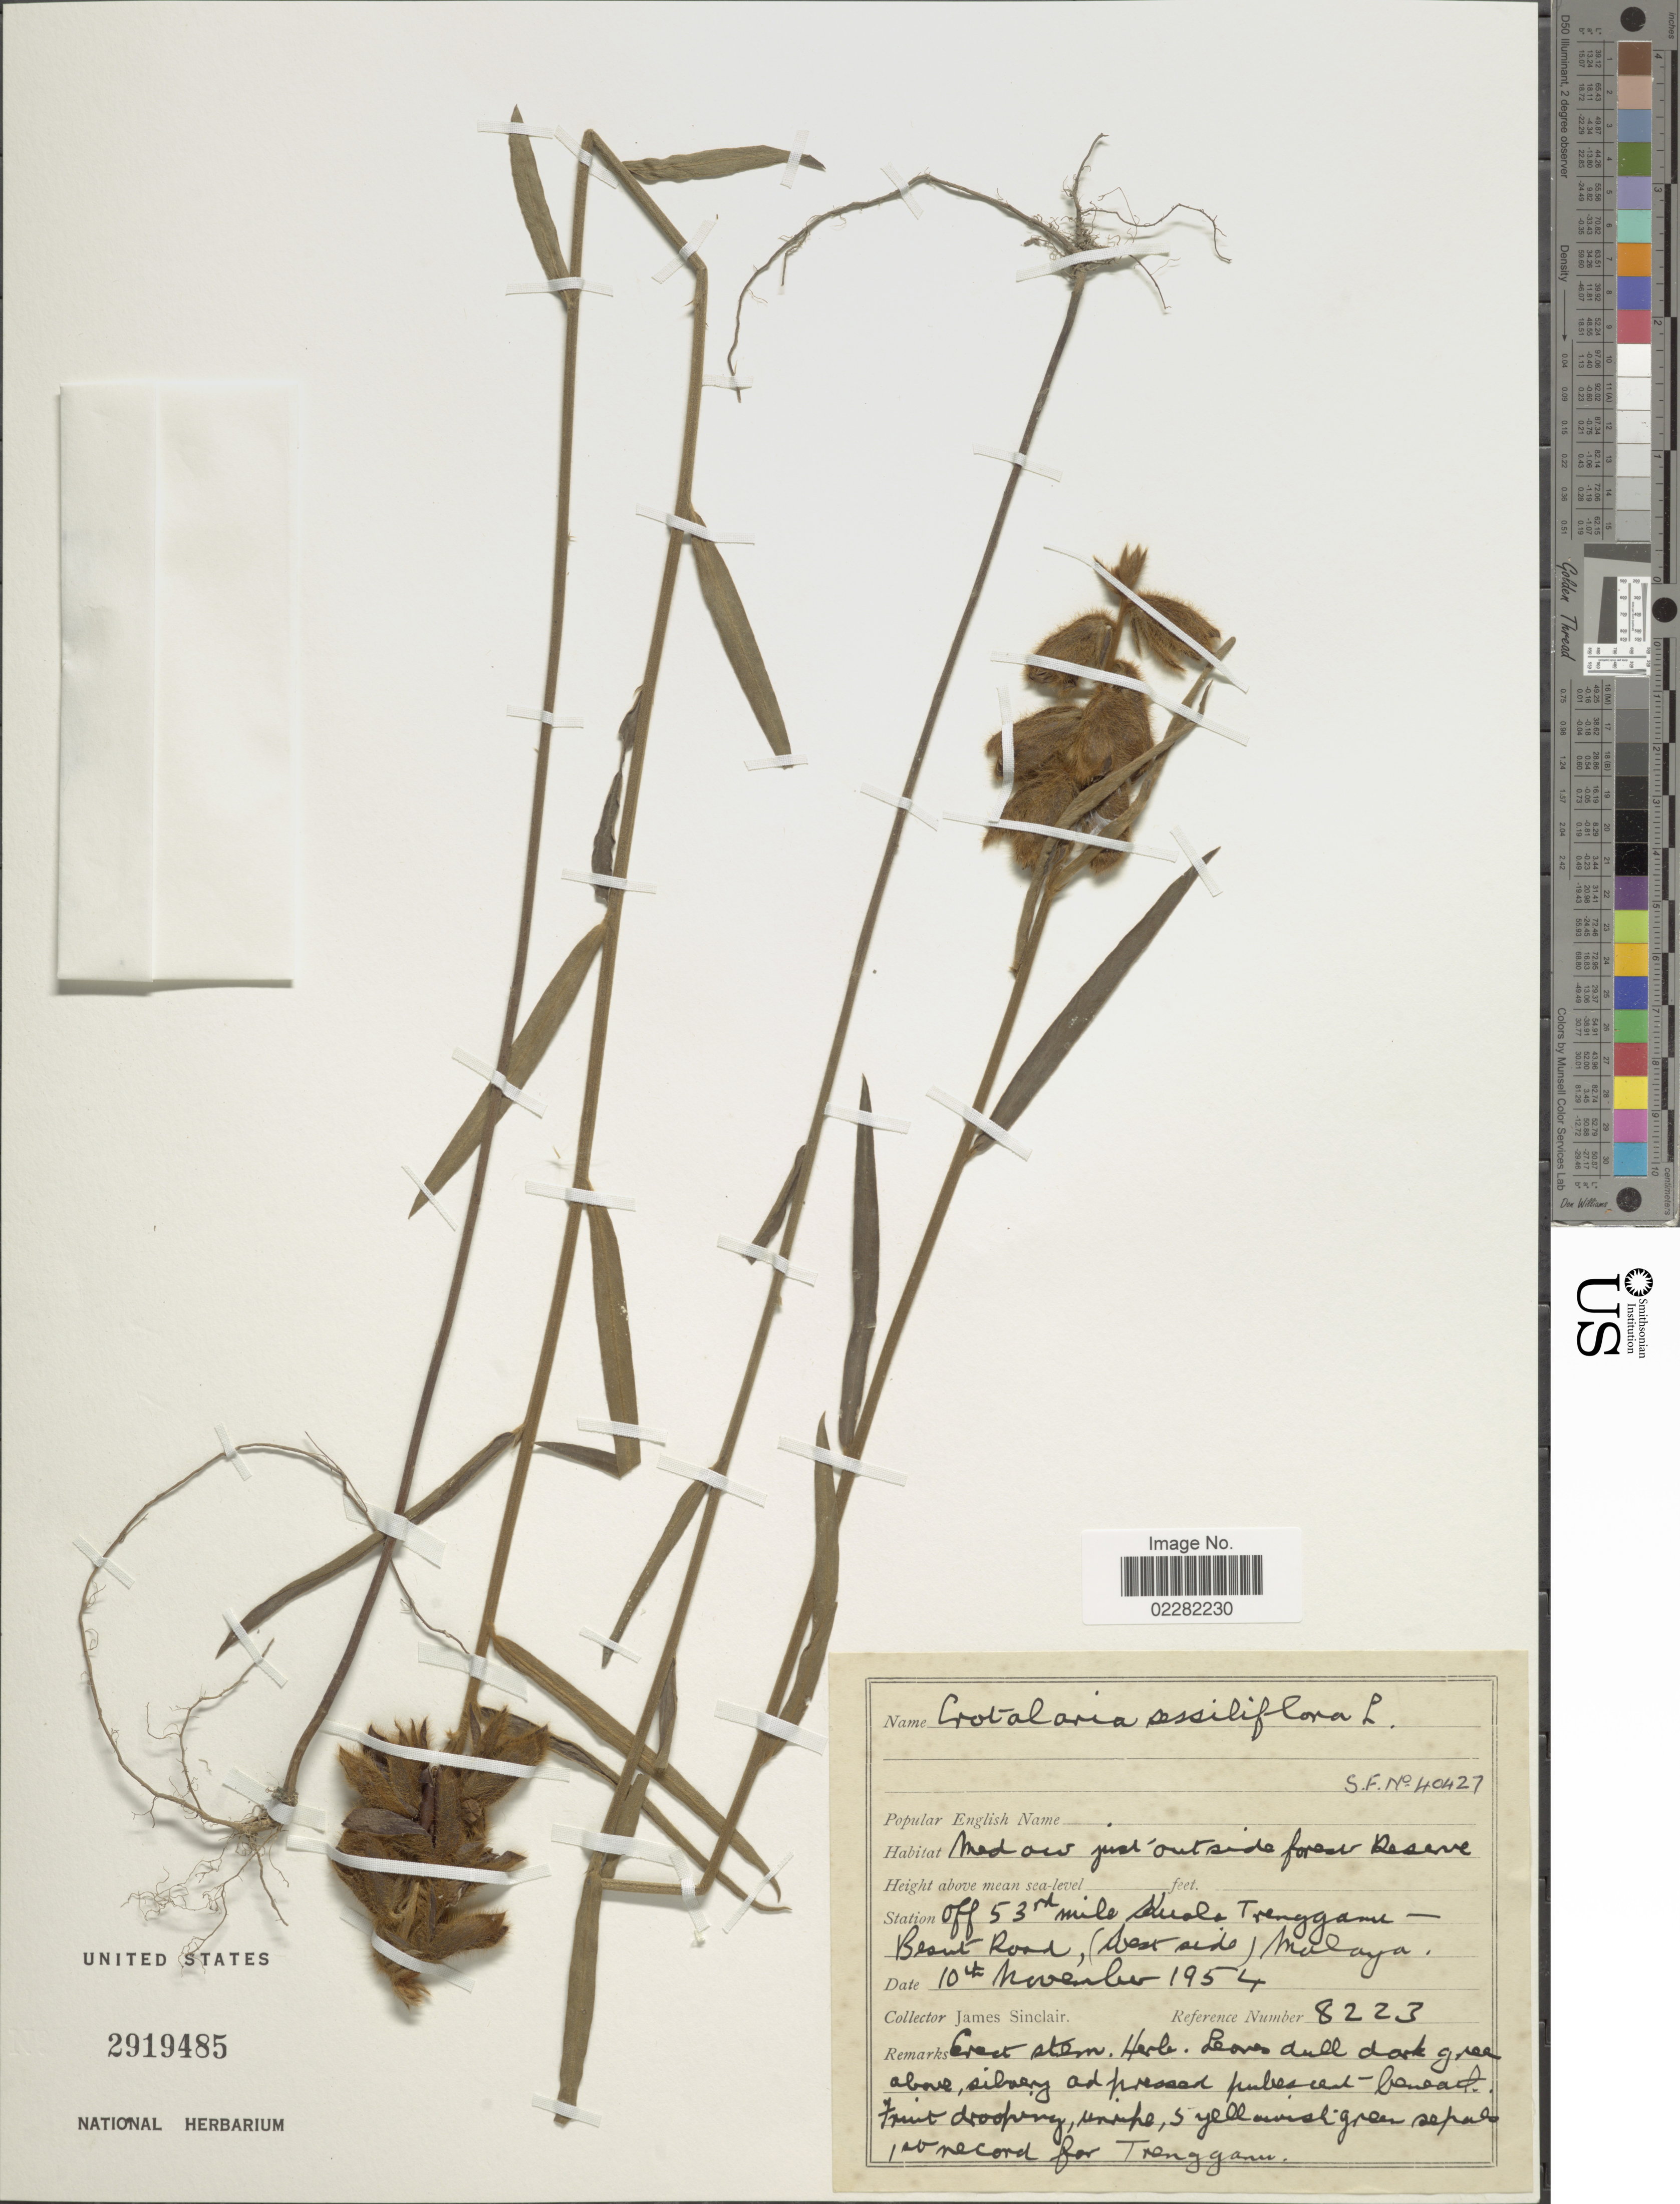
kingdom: Plantae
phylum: Tracheophyta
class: Magnoliopsida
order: Fabales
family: Fabaceae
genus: Crotalaria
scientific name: Crotalaria sessilifolia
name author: L.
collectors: J. Sinclair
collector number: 8223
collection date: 1954-11-10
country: Malaysia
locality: Off 53rd mile Kuala Terengganu Besut Road, (West side) Malaya.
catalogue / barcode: US 2919485